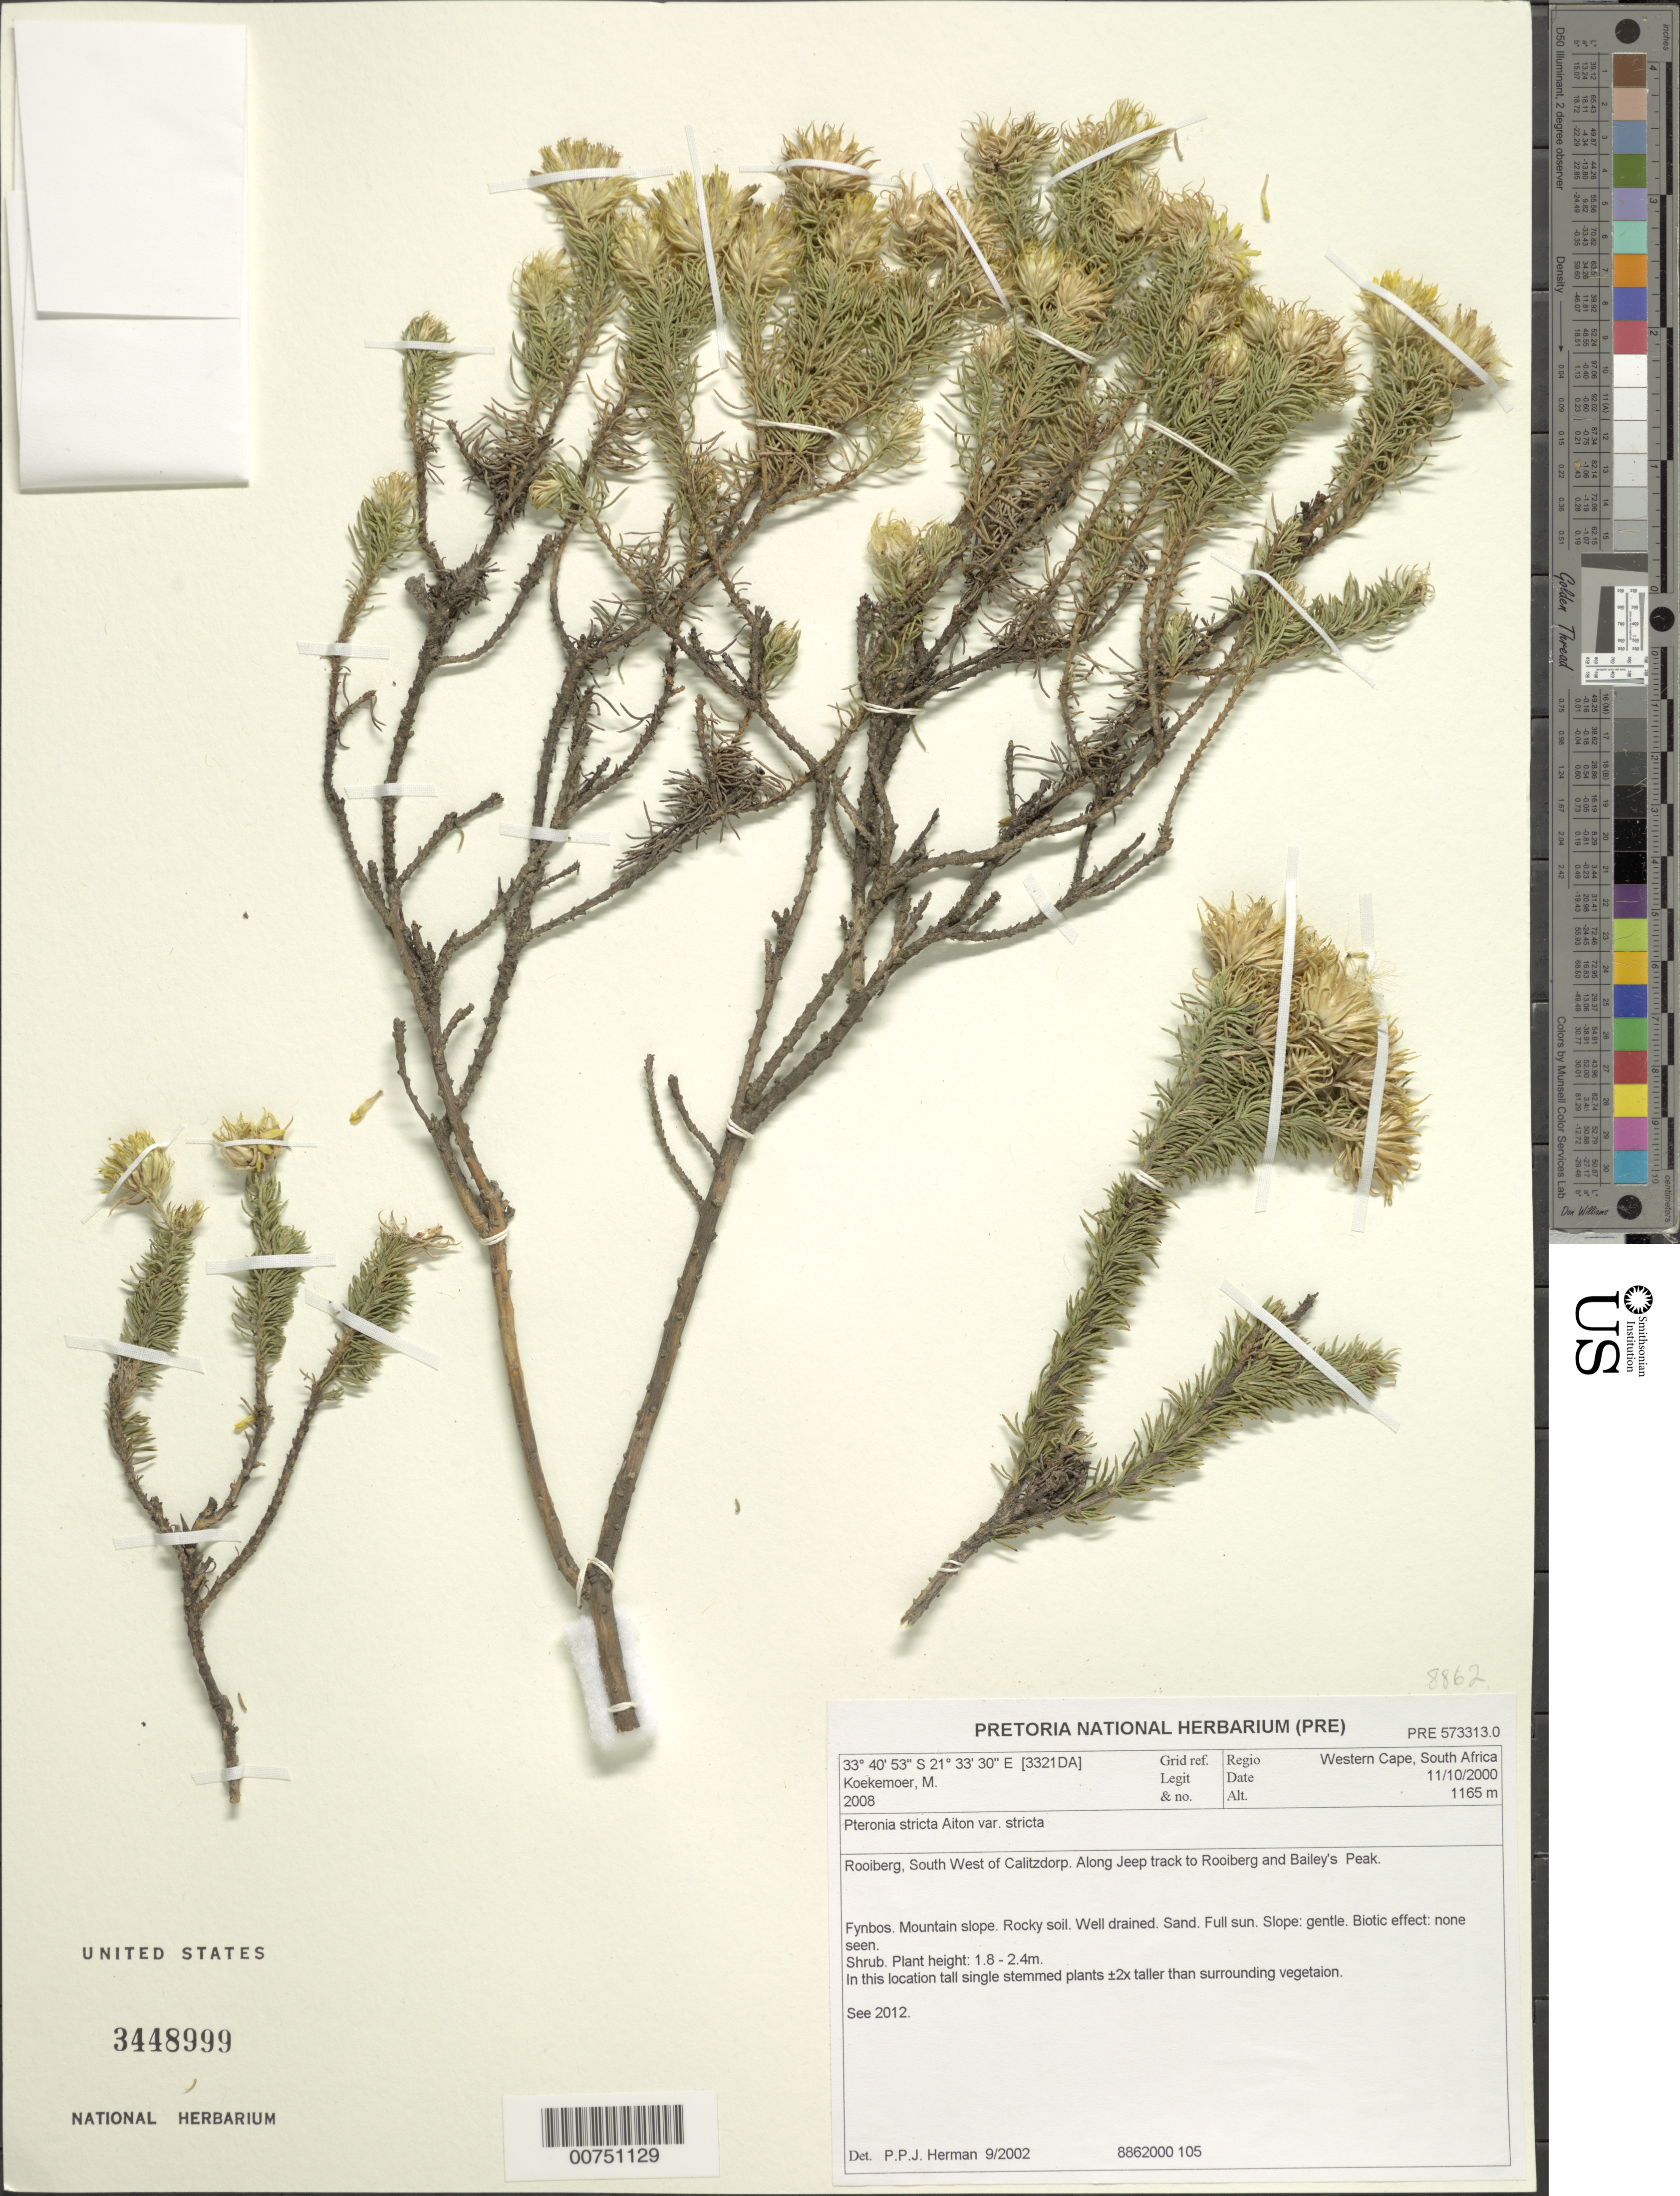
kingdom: Plantae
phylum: Tracheophyta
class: Magnoliopsida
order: Asterales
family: Asteraceae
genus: Pteronia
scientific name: Pteronia stricta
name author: Aiton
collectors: M. Koekemoer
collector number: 2008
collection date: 2000-10-11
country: South Africa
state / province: Western Cape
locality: Rooiberg, SW of Calitzdorp; along jeep track to Rooiberg and Bailey's Peak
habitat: Fynbos; mountain slope, rocky soil, well-drained, sand, full sun, slope: gentle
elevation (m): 1165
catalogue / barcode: US 3448999